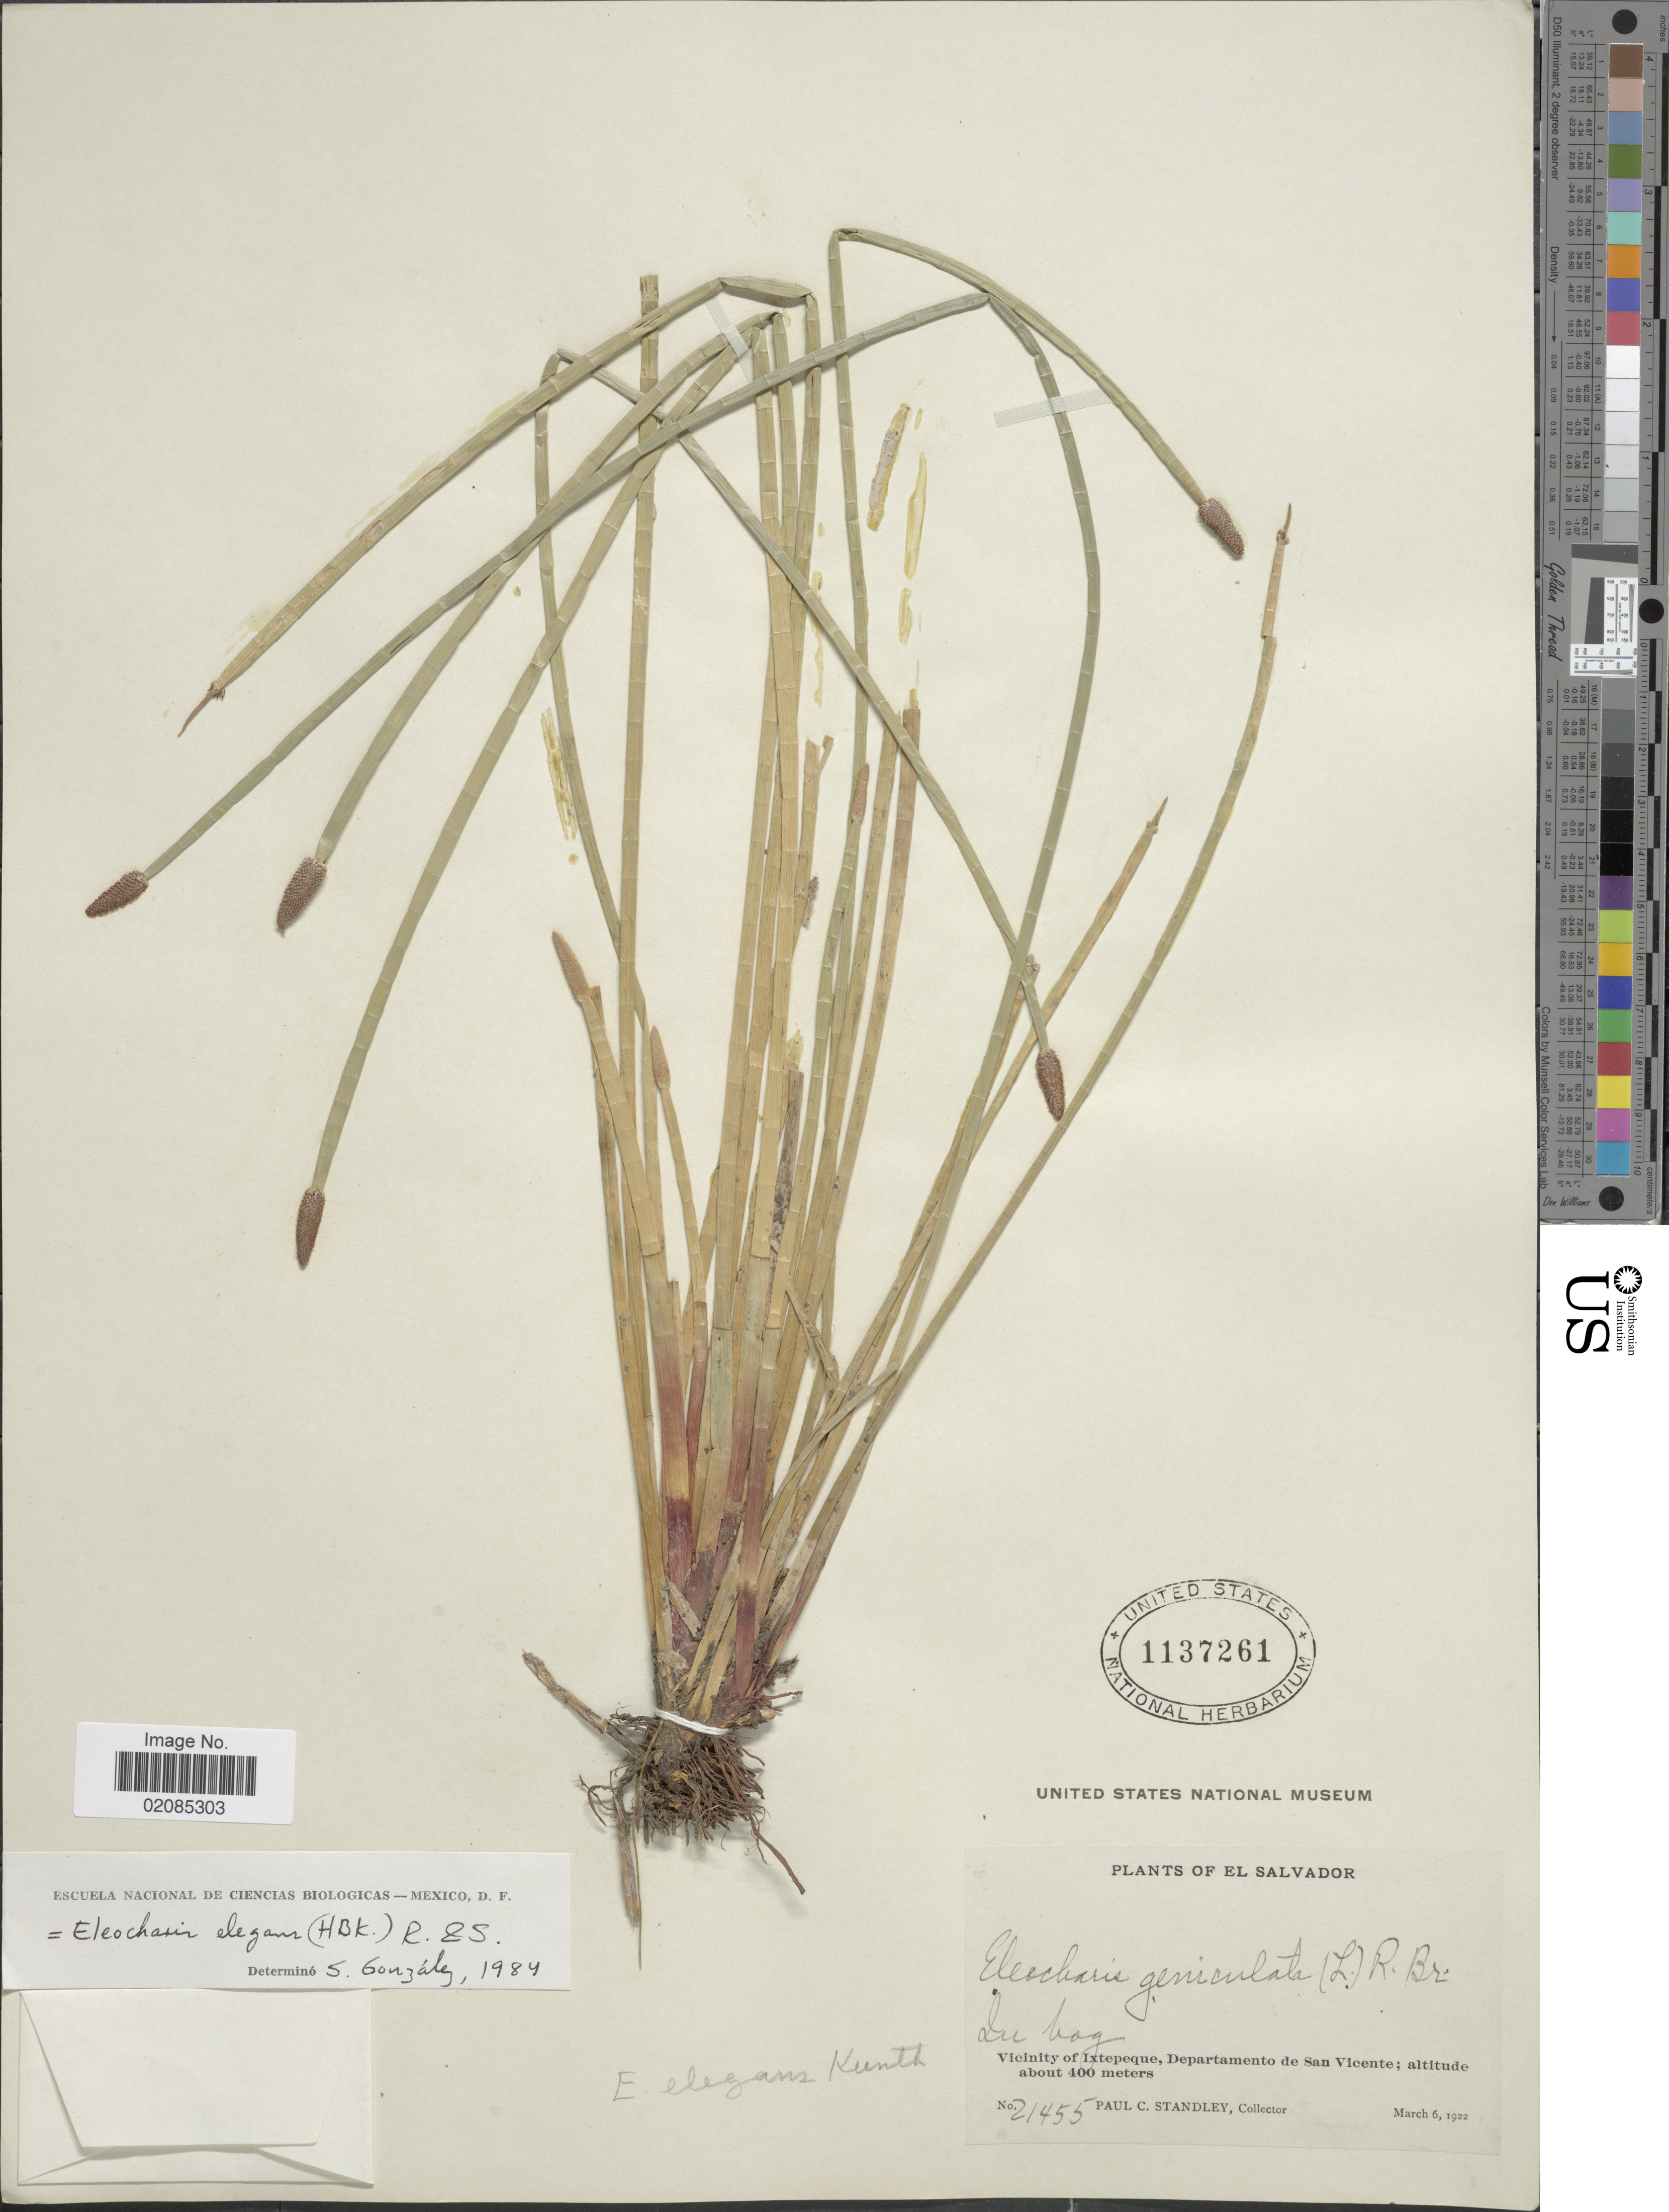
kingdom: Plantae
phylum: Tracheophyta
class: Liliopsida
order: Poales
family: Cyperaceae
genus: Eleocharis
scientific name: Eleocharis elegans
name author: (Kunth) Roem. & Schult.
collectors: P. C. Standley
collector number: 21455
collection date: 1922-03-06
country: El Salvador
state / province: San Vincente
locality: Vicinity of Ixtepeque, Departamento de San Vicente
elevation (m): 400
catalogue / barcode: US 1137261